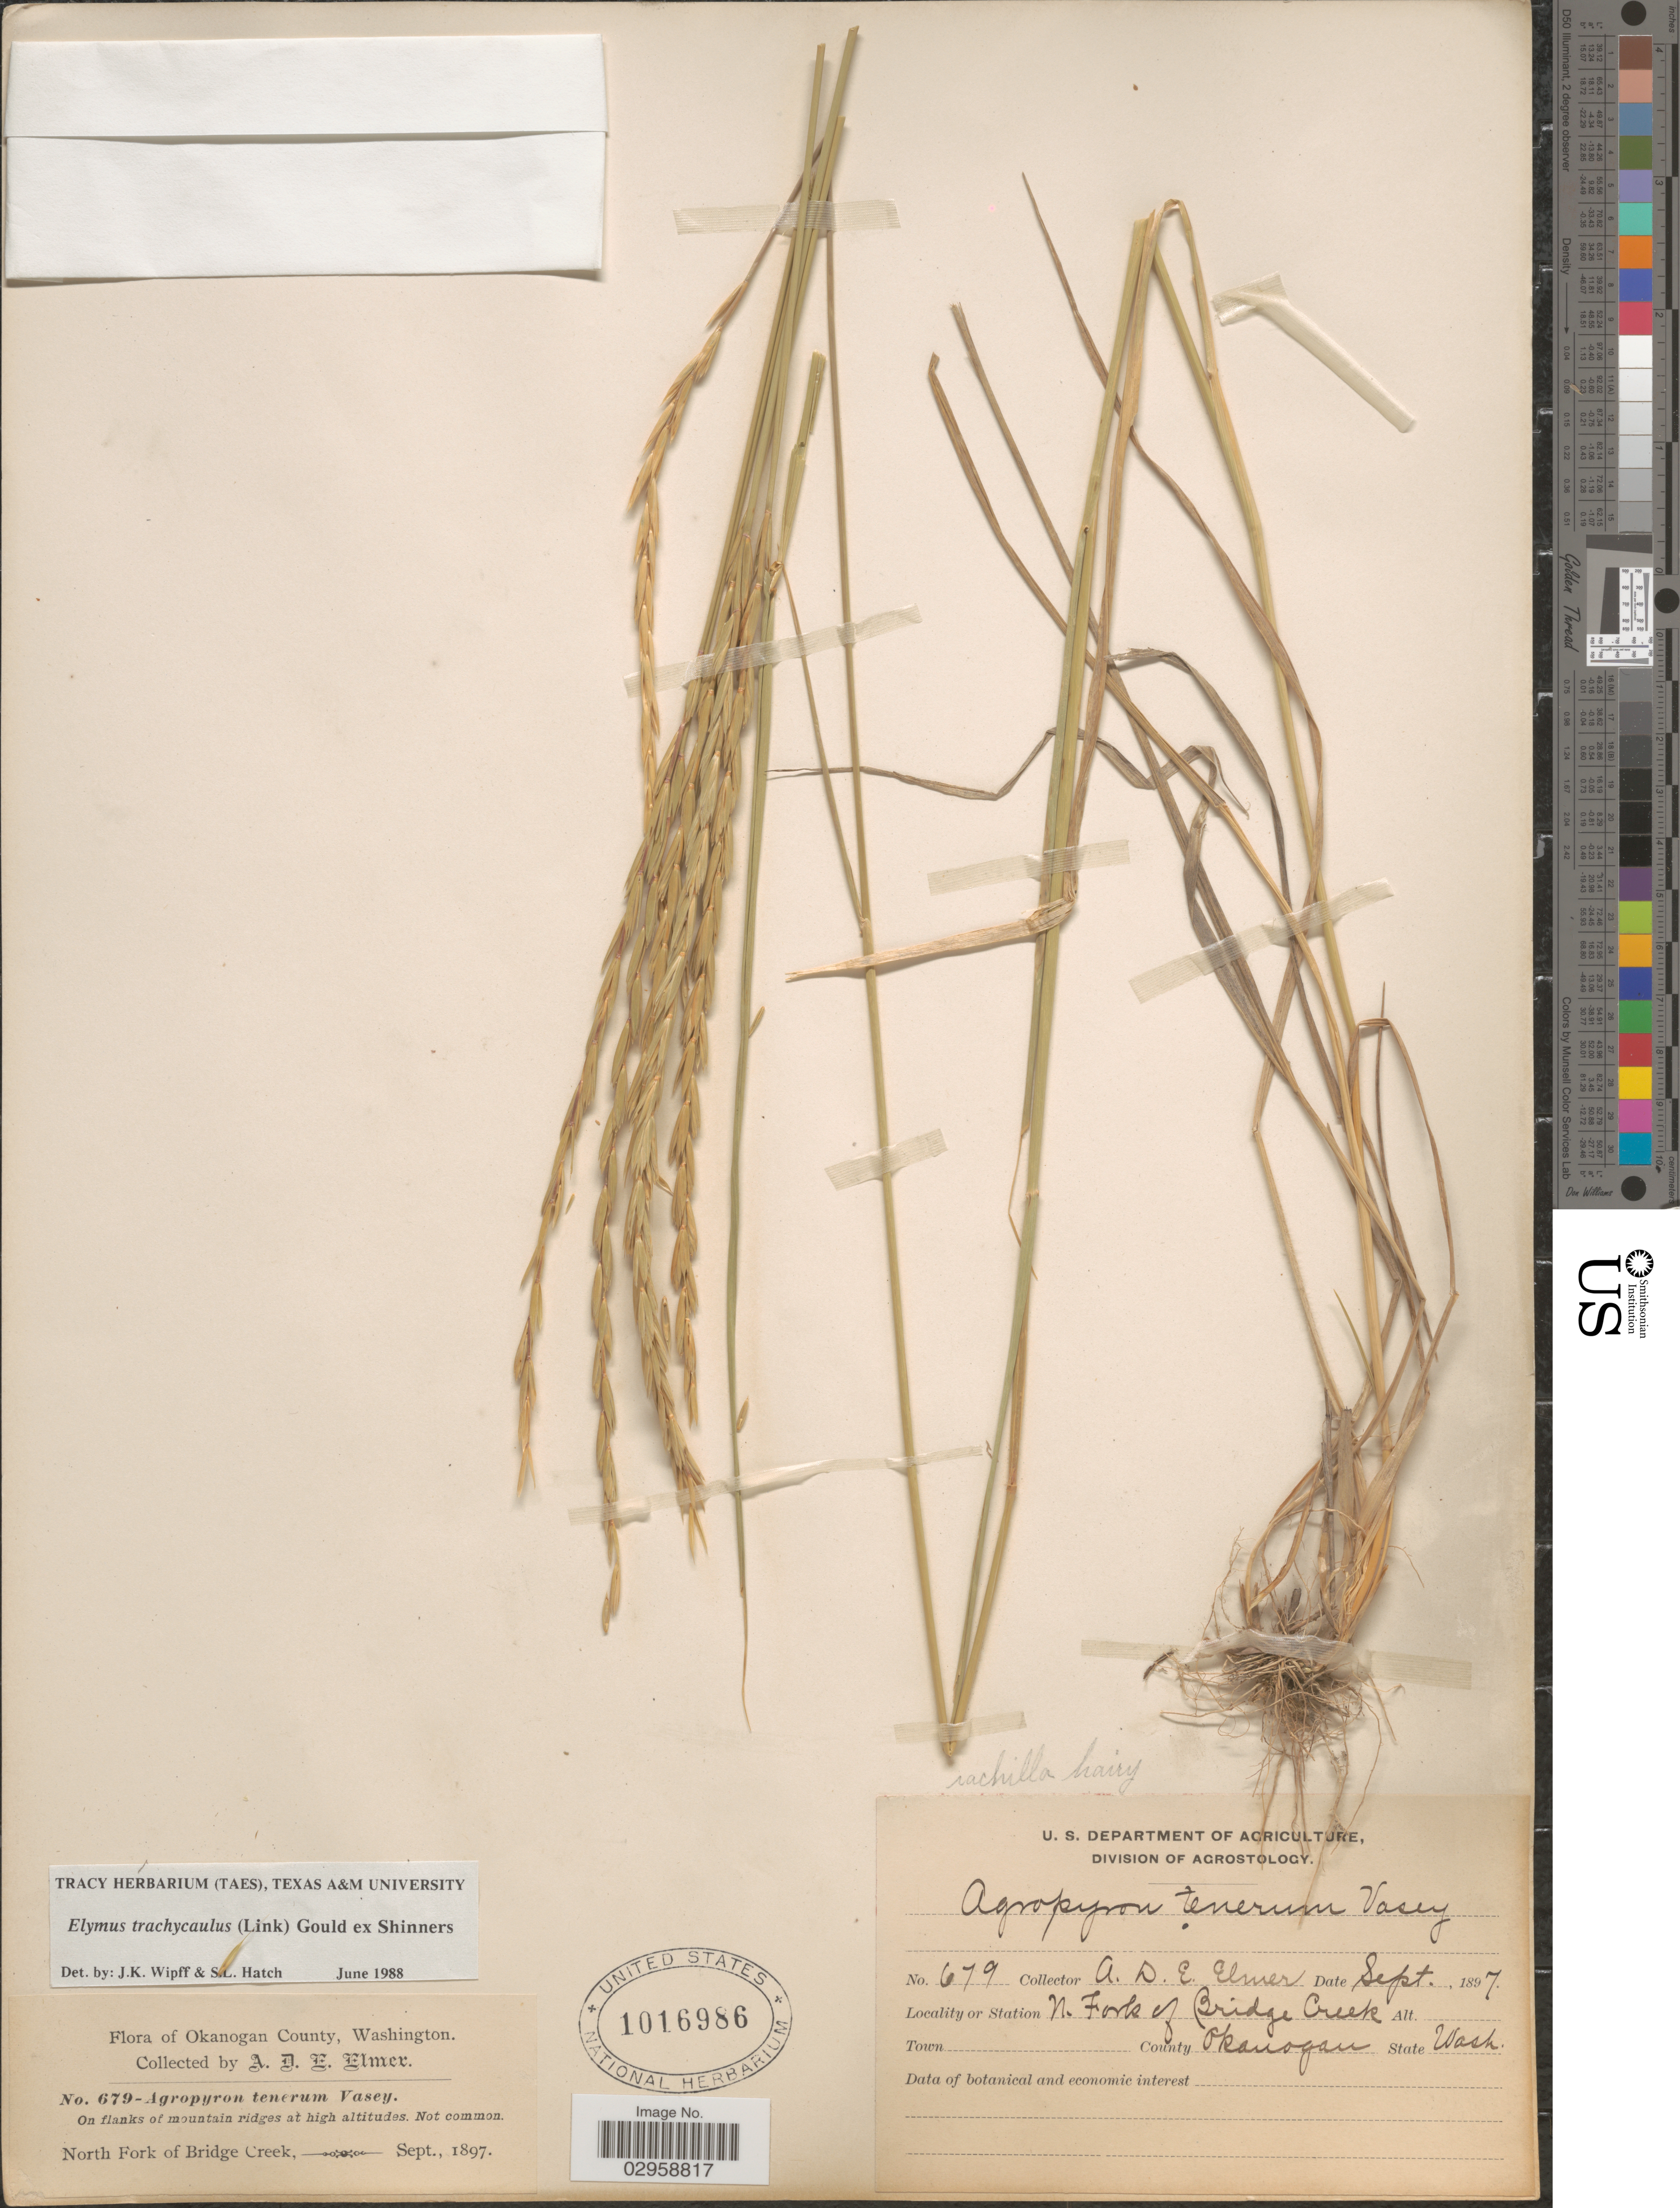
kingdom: Plantae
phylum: Tracheophyta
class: Liliopsida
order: Poales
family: Poaceae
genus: Elymus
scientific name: Elymus trachycaulus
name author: (Link) Gould ex Shinners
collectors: A. D. E. Elmer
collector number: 679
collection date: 1897-09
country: United States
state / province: Washington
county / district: Okanogan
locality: Okanogan County. North Fork of Bridge Creek.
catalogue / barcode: US 1016986